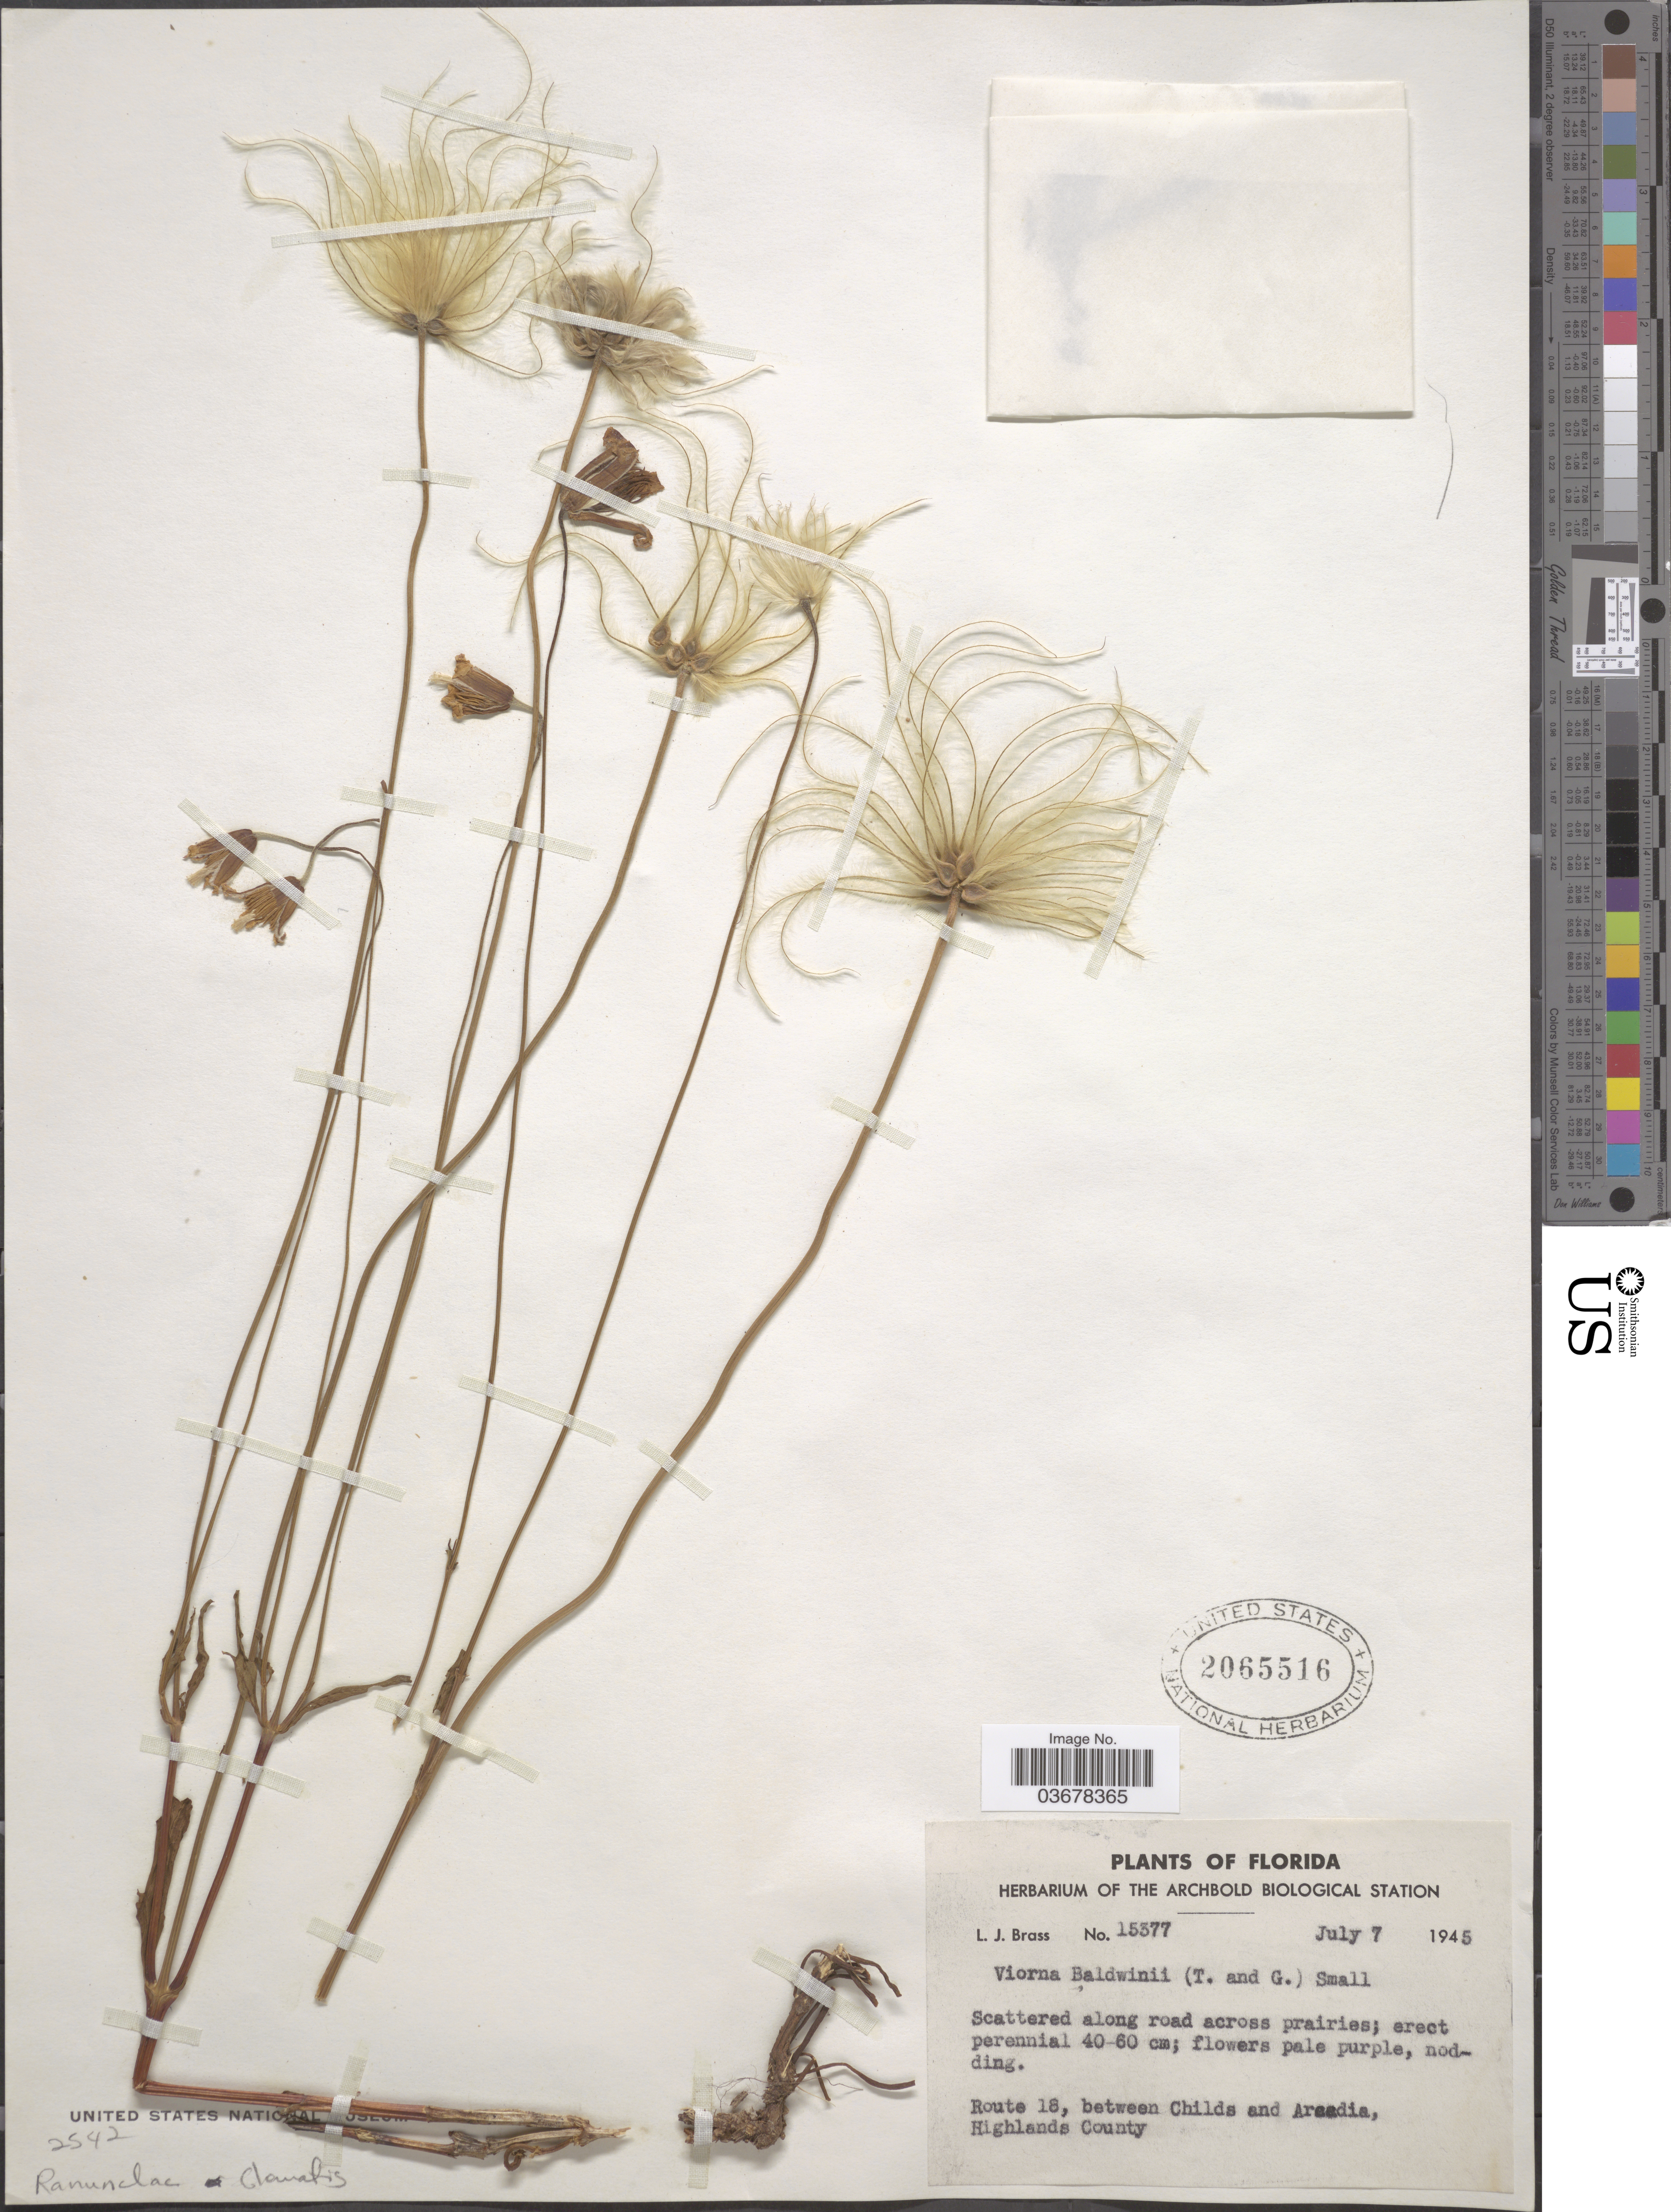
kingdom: Plantae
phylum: Tracheophyta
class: Magnoliopsida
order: Ranunculales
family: Ranunculaceae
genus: Clematis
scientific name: Clematis baldwinii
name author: Torr. & A. Gray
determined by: Strong, Mark T., (BOT), Smithsonian Institution - National Museum of Natural History (UNITED STATES)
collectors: L. J. Brass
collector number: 15377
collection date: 1945-07-07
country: United States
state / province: Florida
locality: Route 18, between Childs and Arcadia, Highlands County.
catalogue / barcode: US 2065516